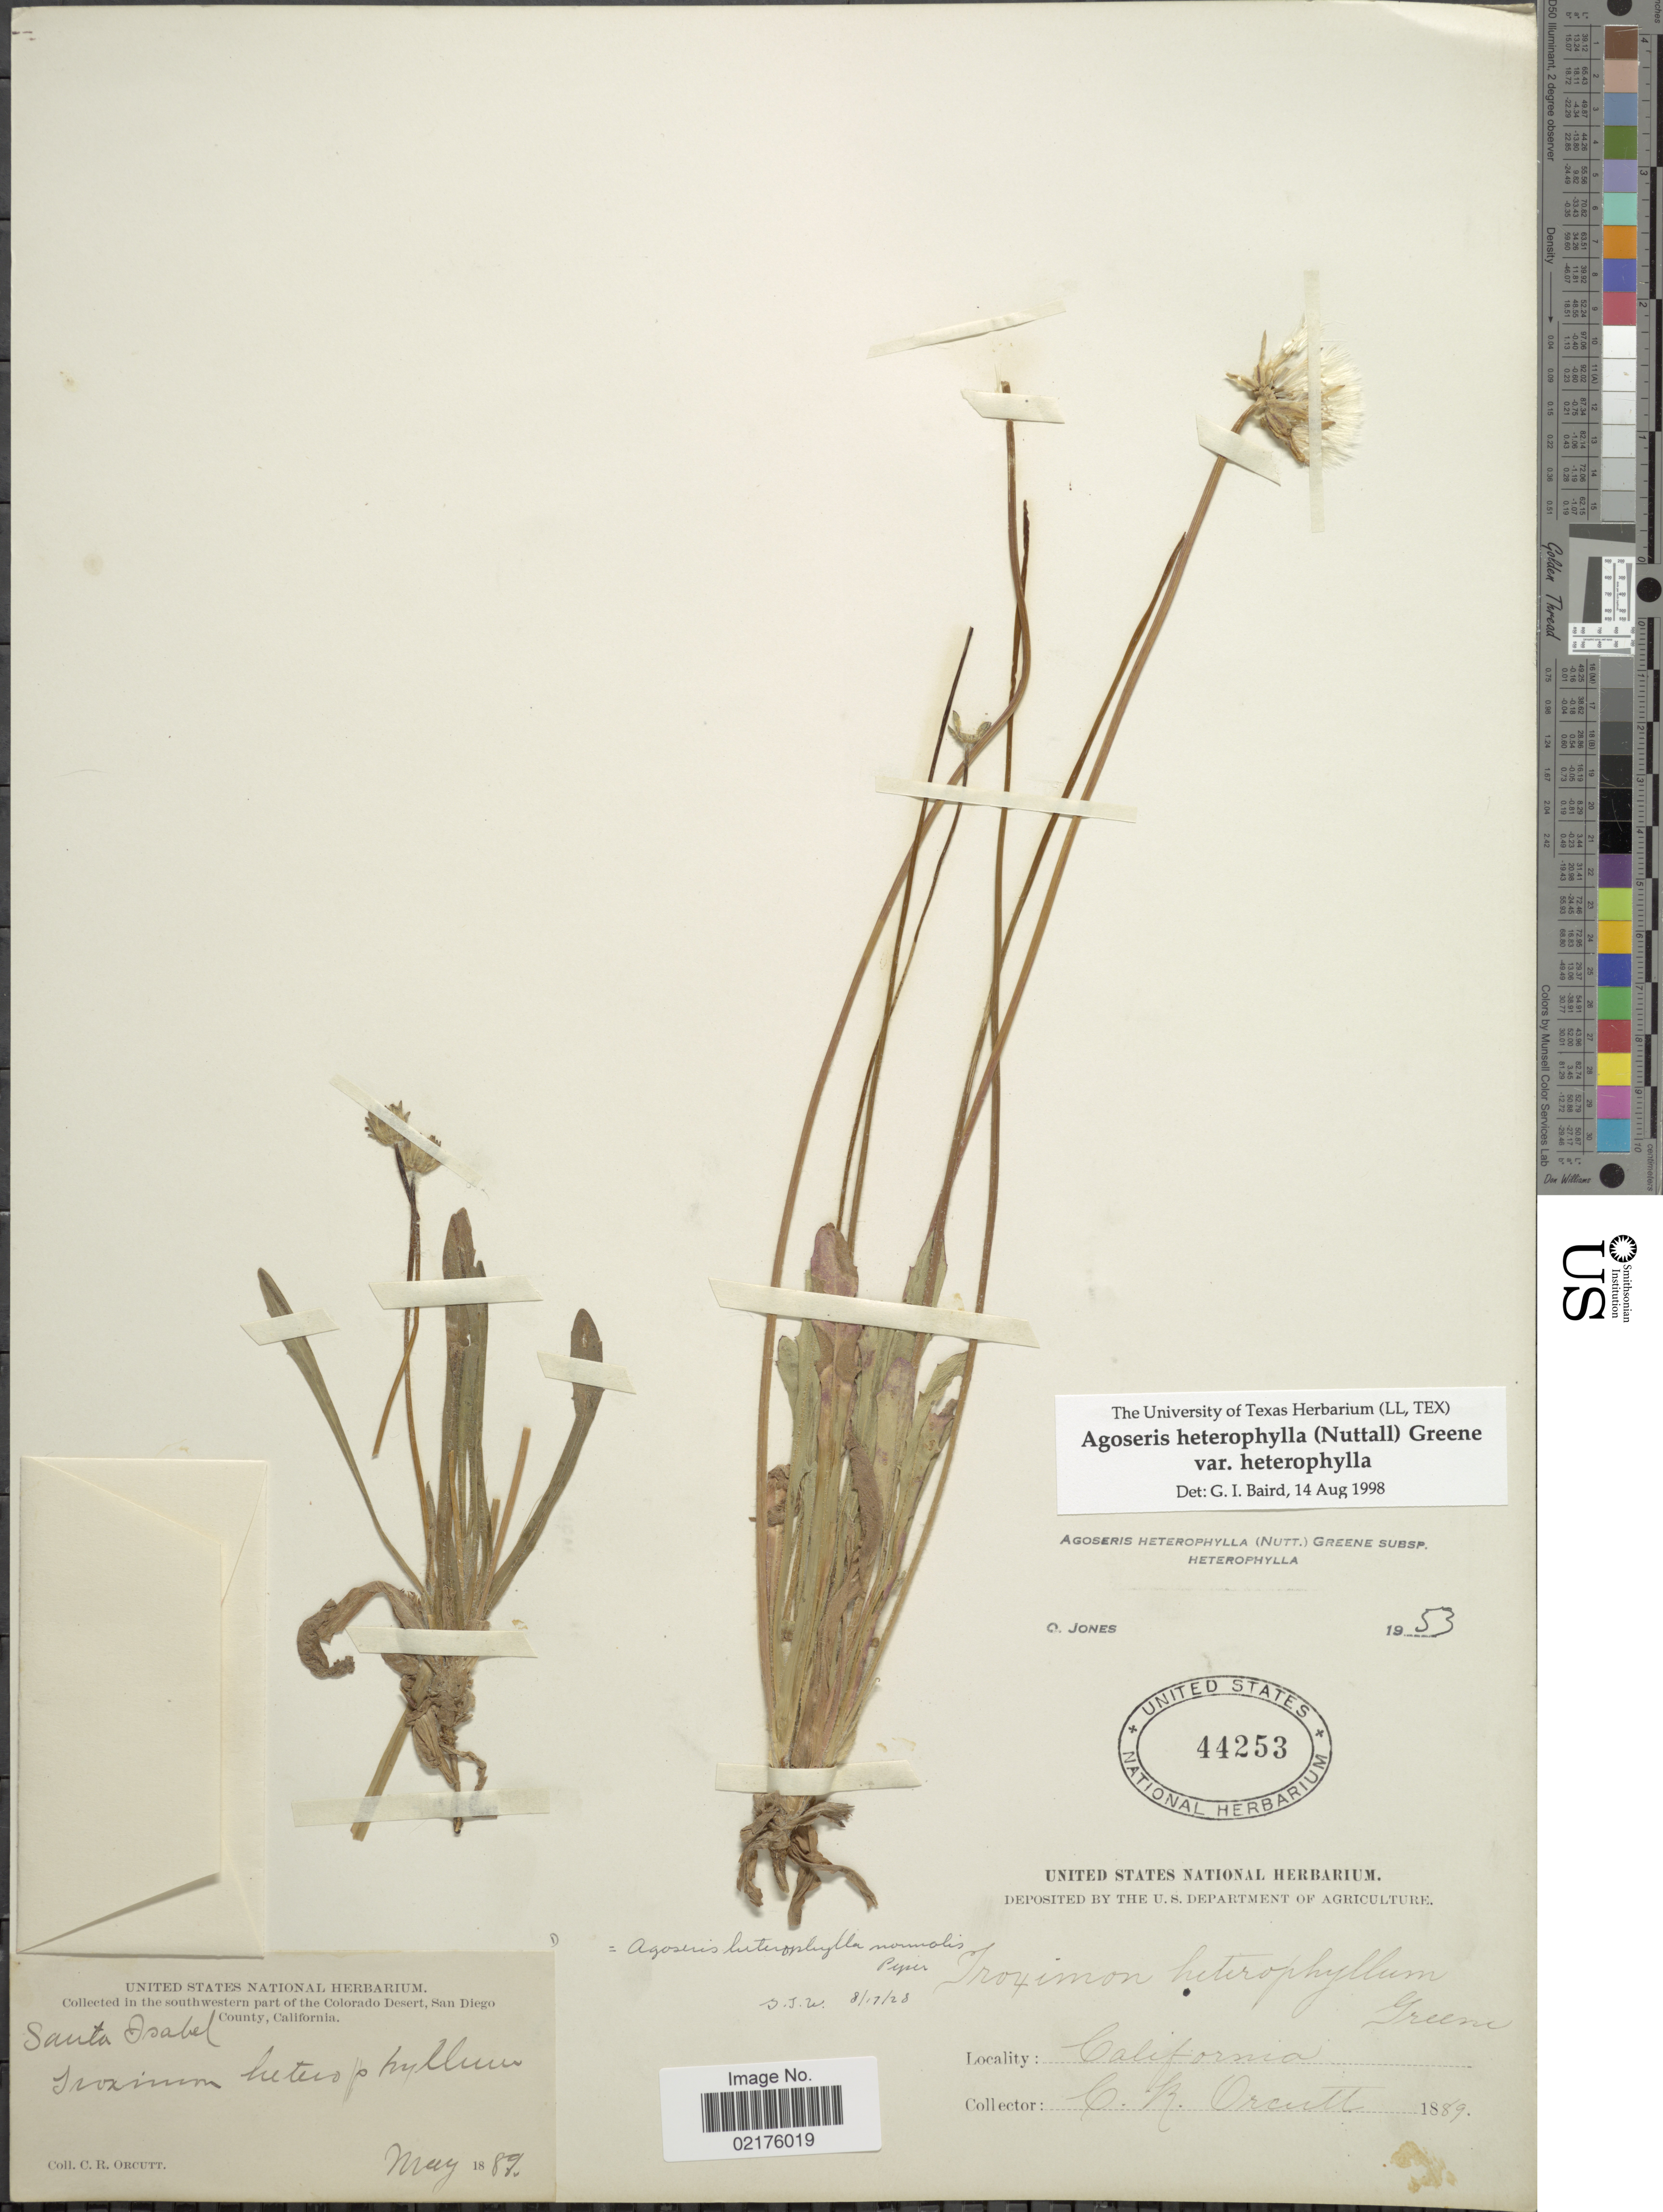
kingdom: Plantae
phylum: Tracheophyta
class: Magnoliopsida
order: Asterales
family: Asteraceae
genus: Agoseris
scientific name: Agoseris heterophylla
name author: (Nutt.) Greene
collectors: C. R. Orcutt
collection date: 1889-05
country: United States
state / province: California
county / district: San Diego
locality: In the southwestern part of the Colorado Desert, San Diego County, California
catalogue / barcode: US 44253